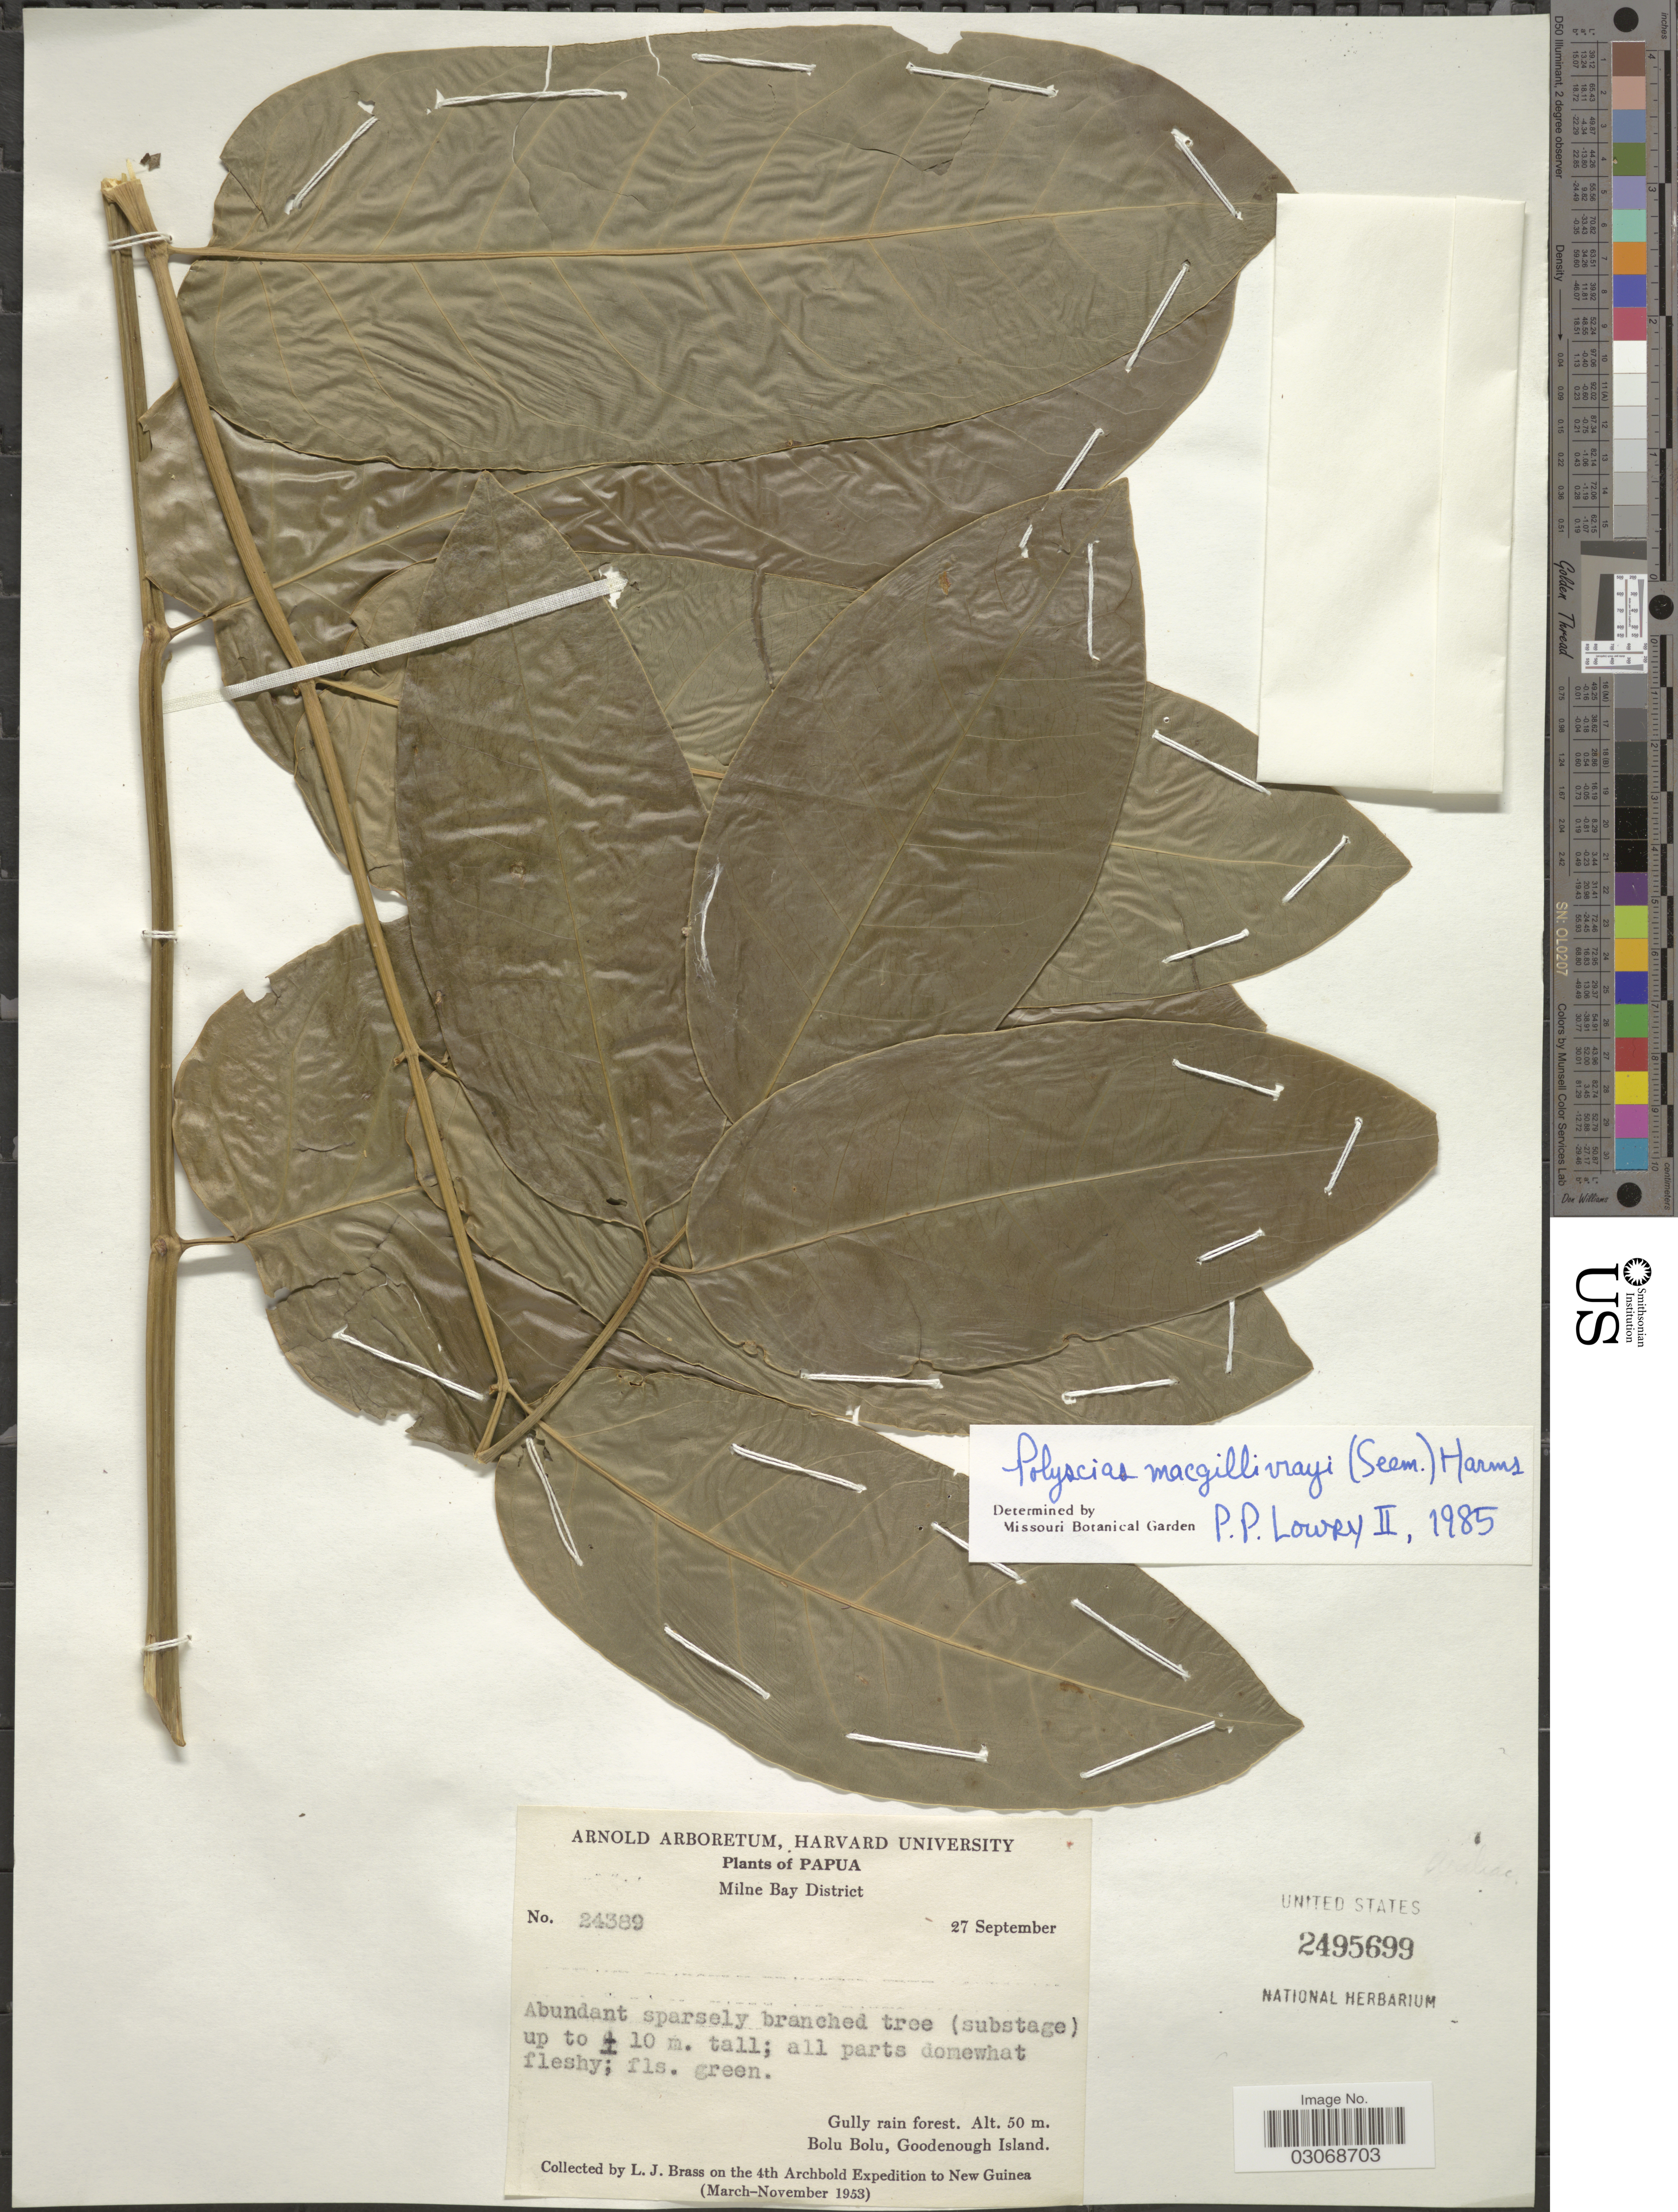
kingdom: Plantae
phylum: Tracheophyta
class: Magnoliopsida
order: Apiales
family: Araliaceae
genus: Polyscias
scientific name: Polyscias macgillivrayi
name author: Harms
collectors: L. J. Brass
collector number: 24389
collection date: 1953-09-27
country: Papua New Guinea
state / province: Milne Bay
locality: Papua, Milne Bay District, Gully rain forest. Bolu Bolu, Goodenough Island.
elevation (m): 50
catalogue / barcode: US 2495699